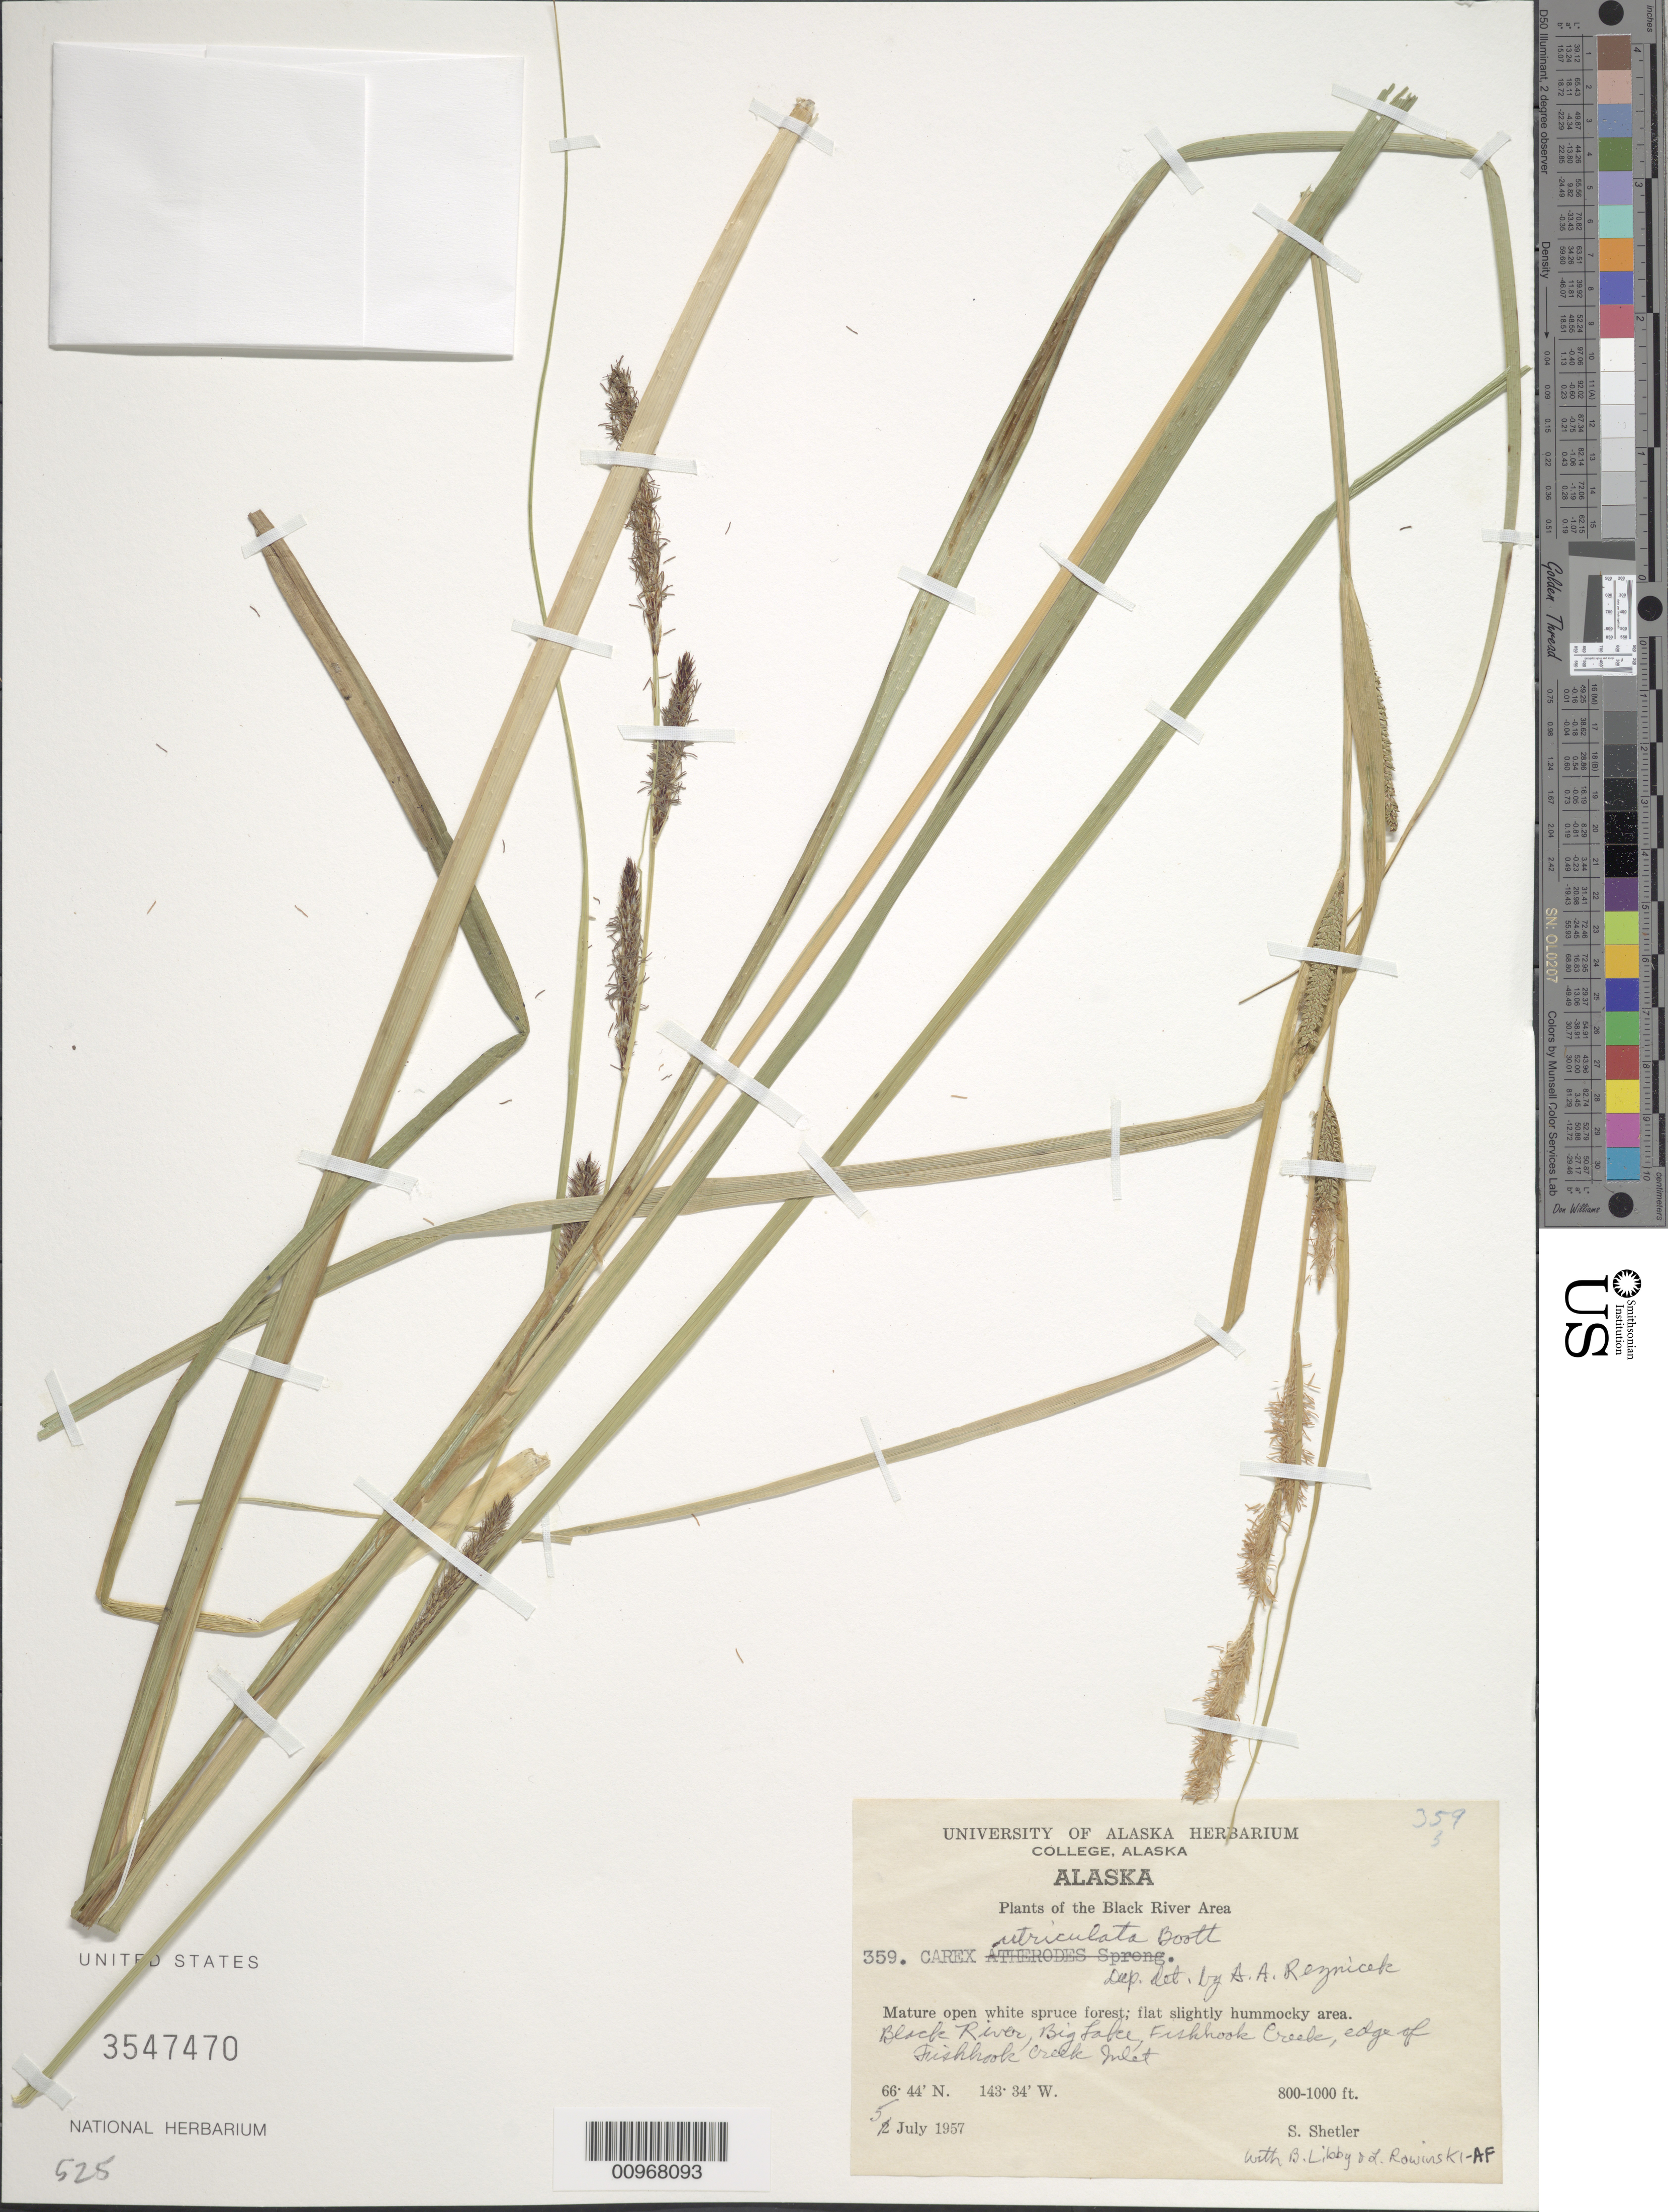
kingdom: Plantae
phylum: Tracheophyta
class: Liliopsida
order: Poales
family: Cyperaceae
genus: Carex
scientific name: Carex utriculata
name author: Boott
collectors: S. Shetler, B. Libby & L. Rowinski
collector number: -AF/359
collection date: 1957-07-05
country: United States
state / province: Alaska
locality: Black River Area. Black River, Big Lake, Fishhook Creek, edge of Fisshook Creek Inlet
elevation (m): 244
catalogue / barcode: US 3547470